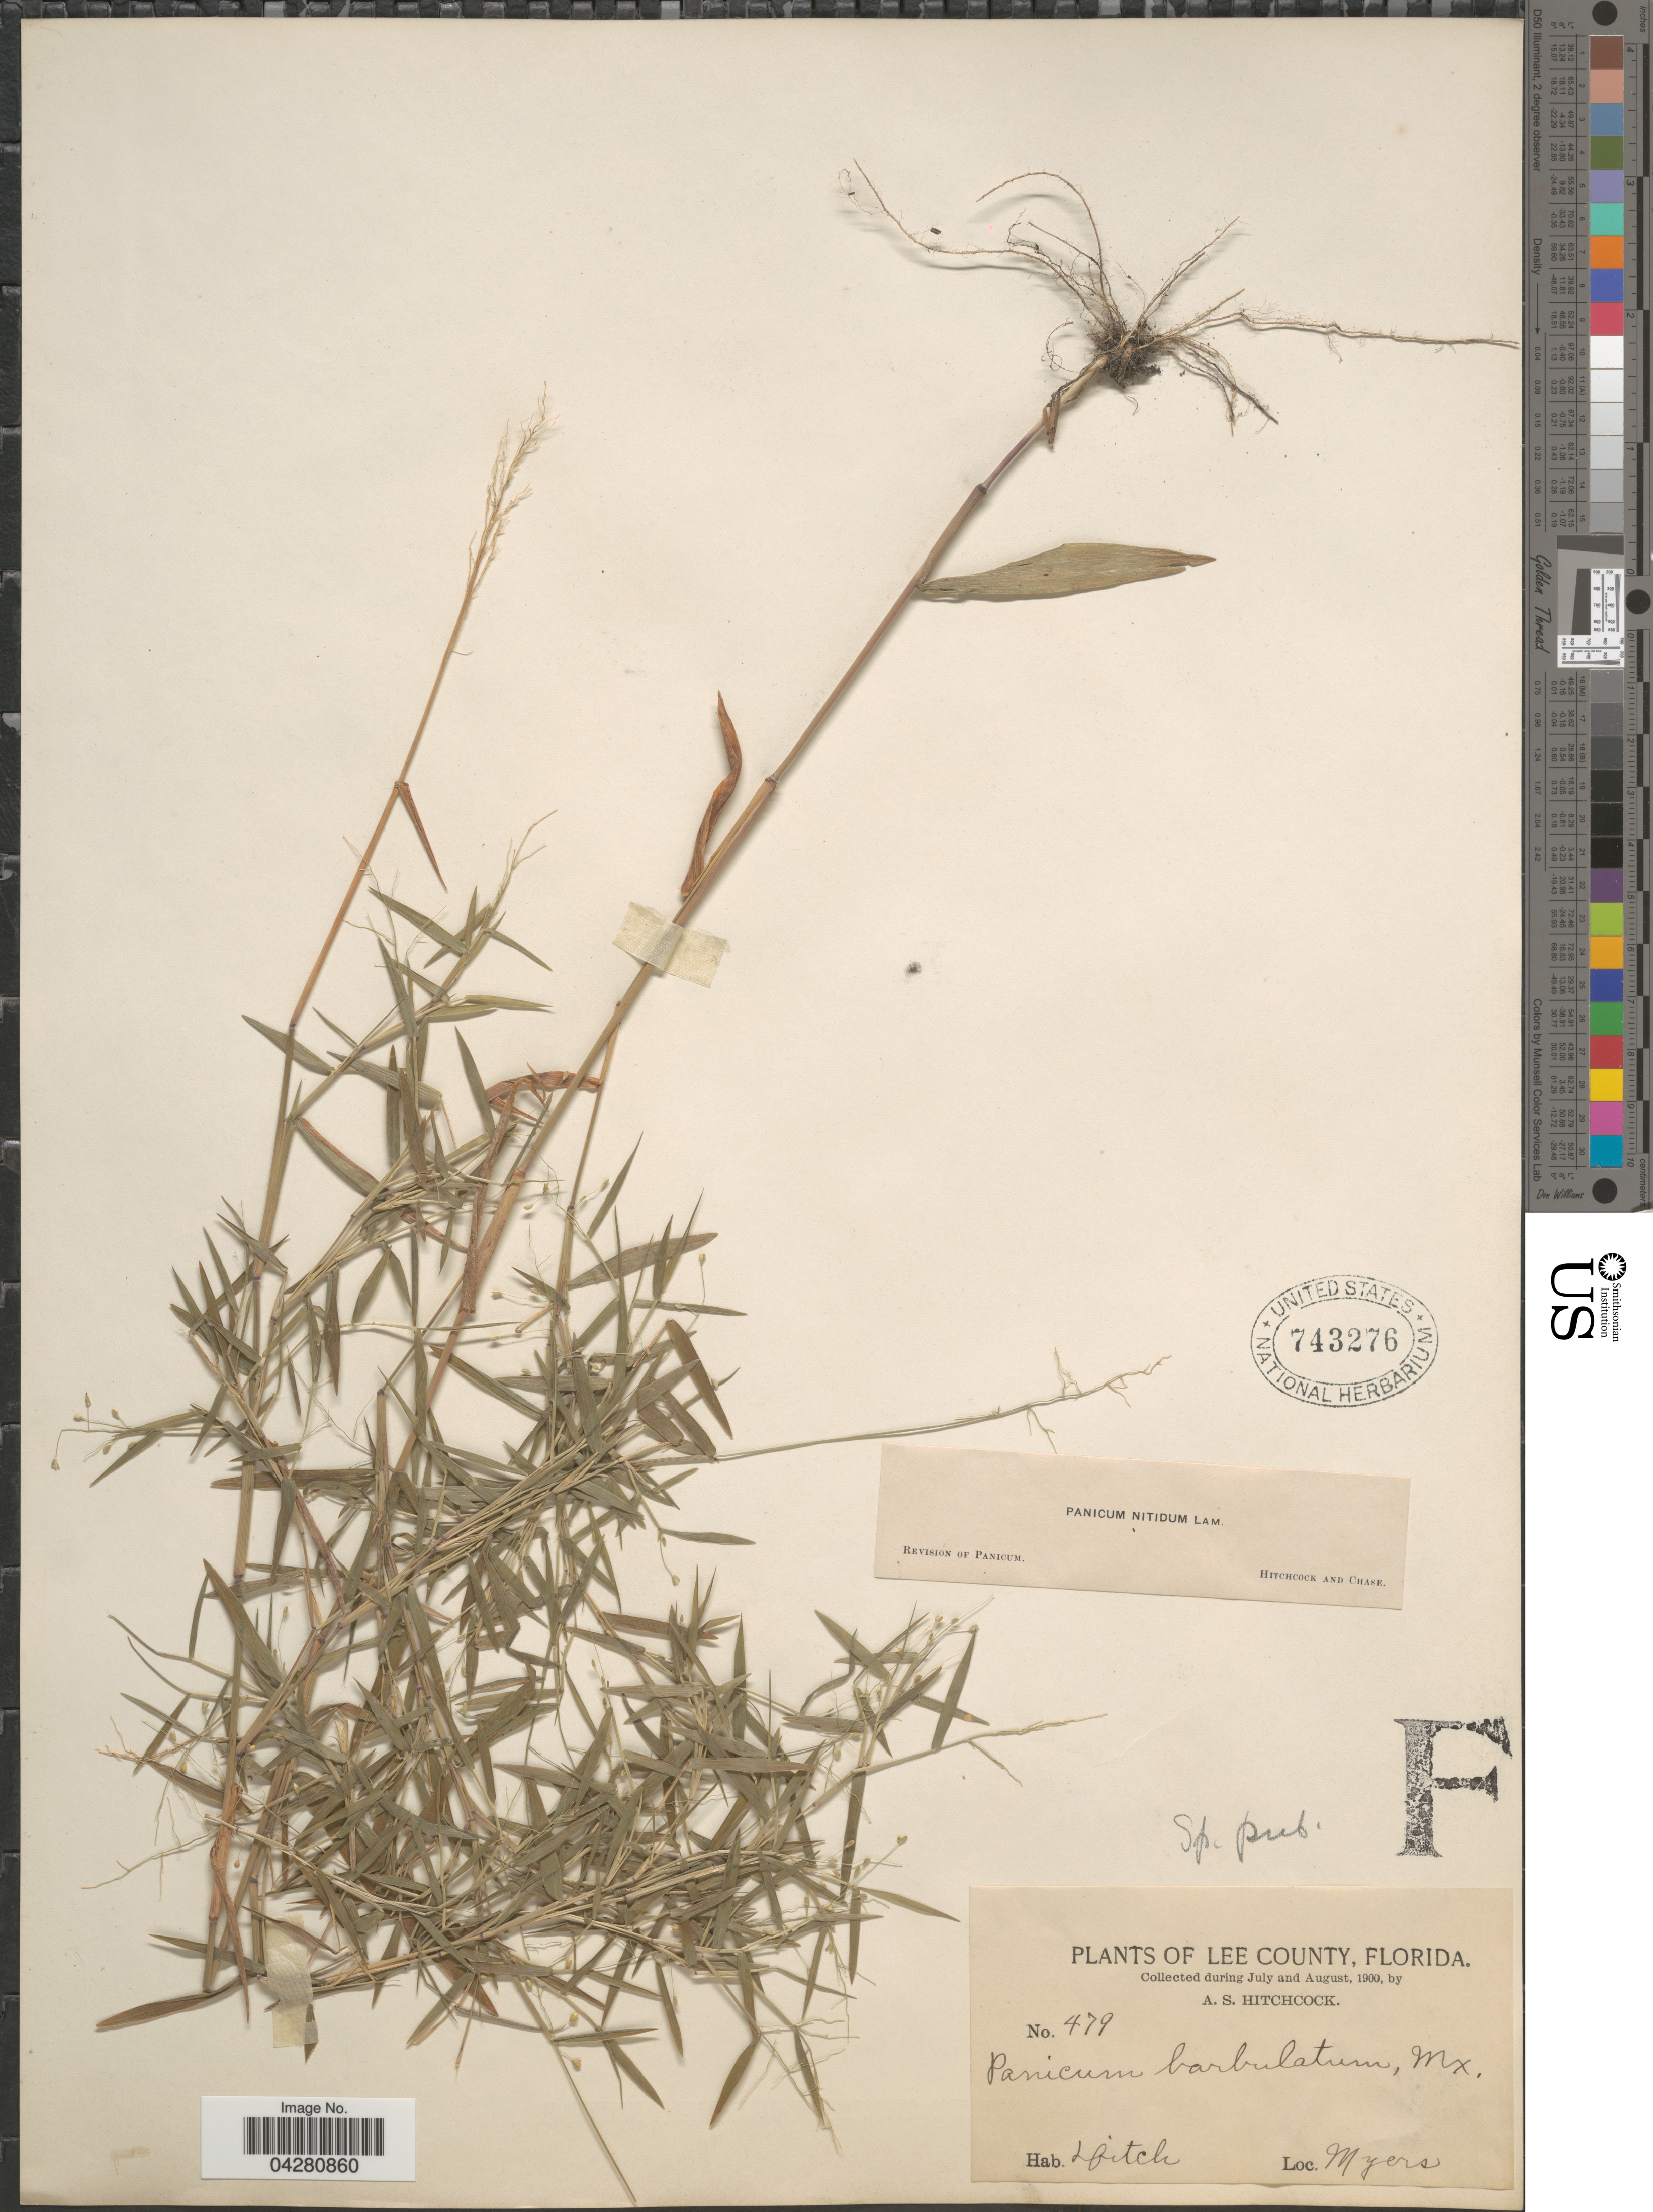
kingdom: Plantae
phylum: Tracheophyta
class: Liliopsida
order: Poales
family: Poaceae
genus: Dichanthelium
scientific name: Dichanthelium dichotomum var. dichotomum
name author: (L.) Gould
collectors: A. S. Hitchcock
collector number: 479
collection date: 1900-07/1900-08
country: United States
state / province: Florida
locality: Lee County. Myers.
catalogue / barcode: US 743276